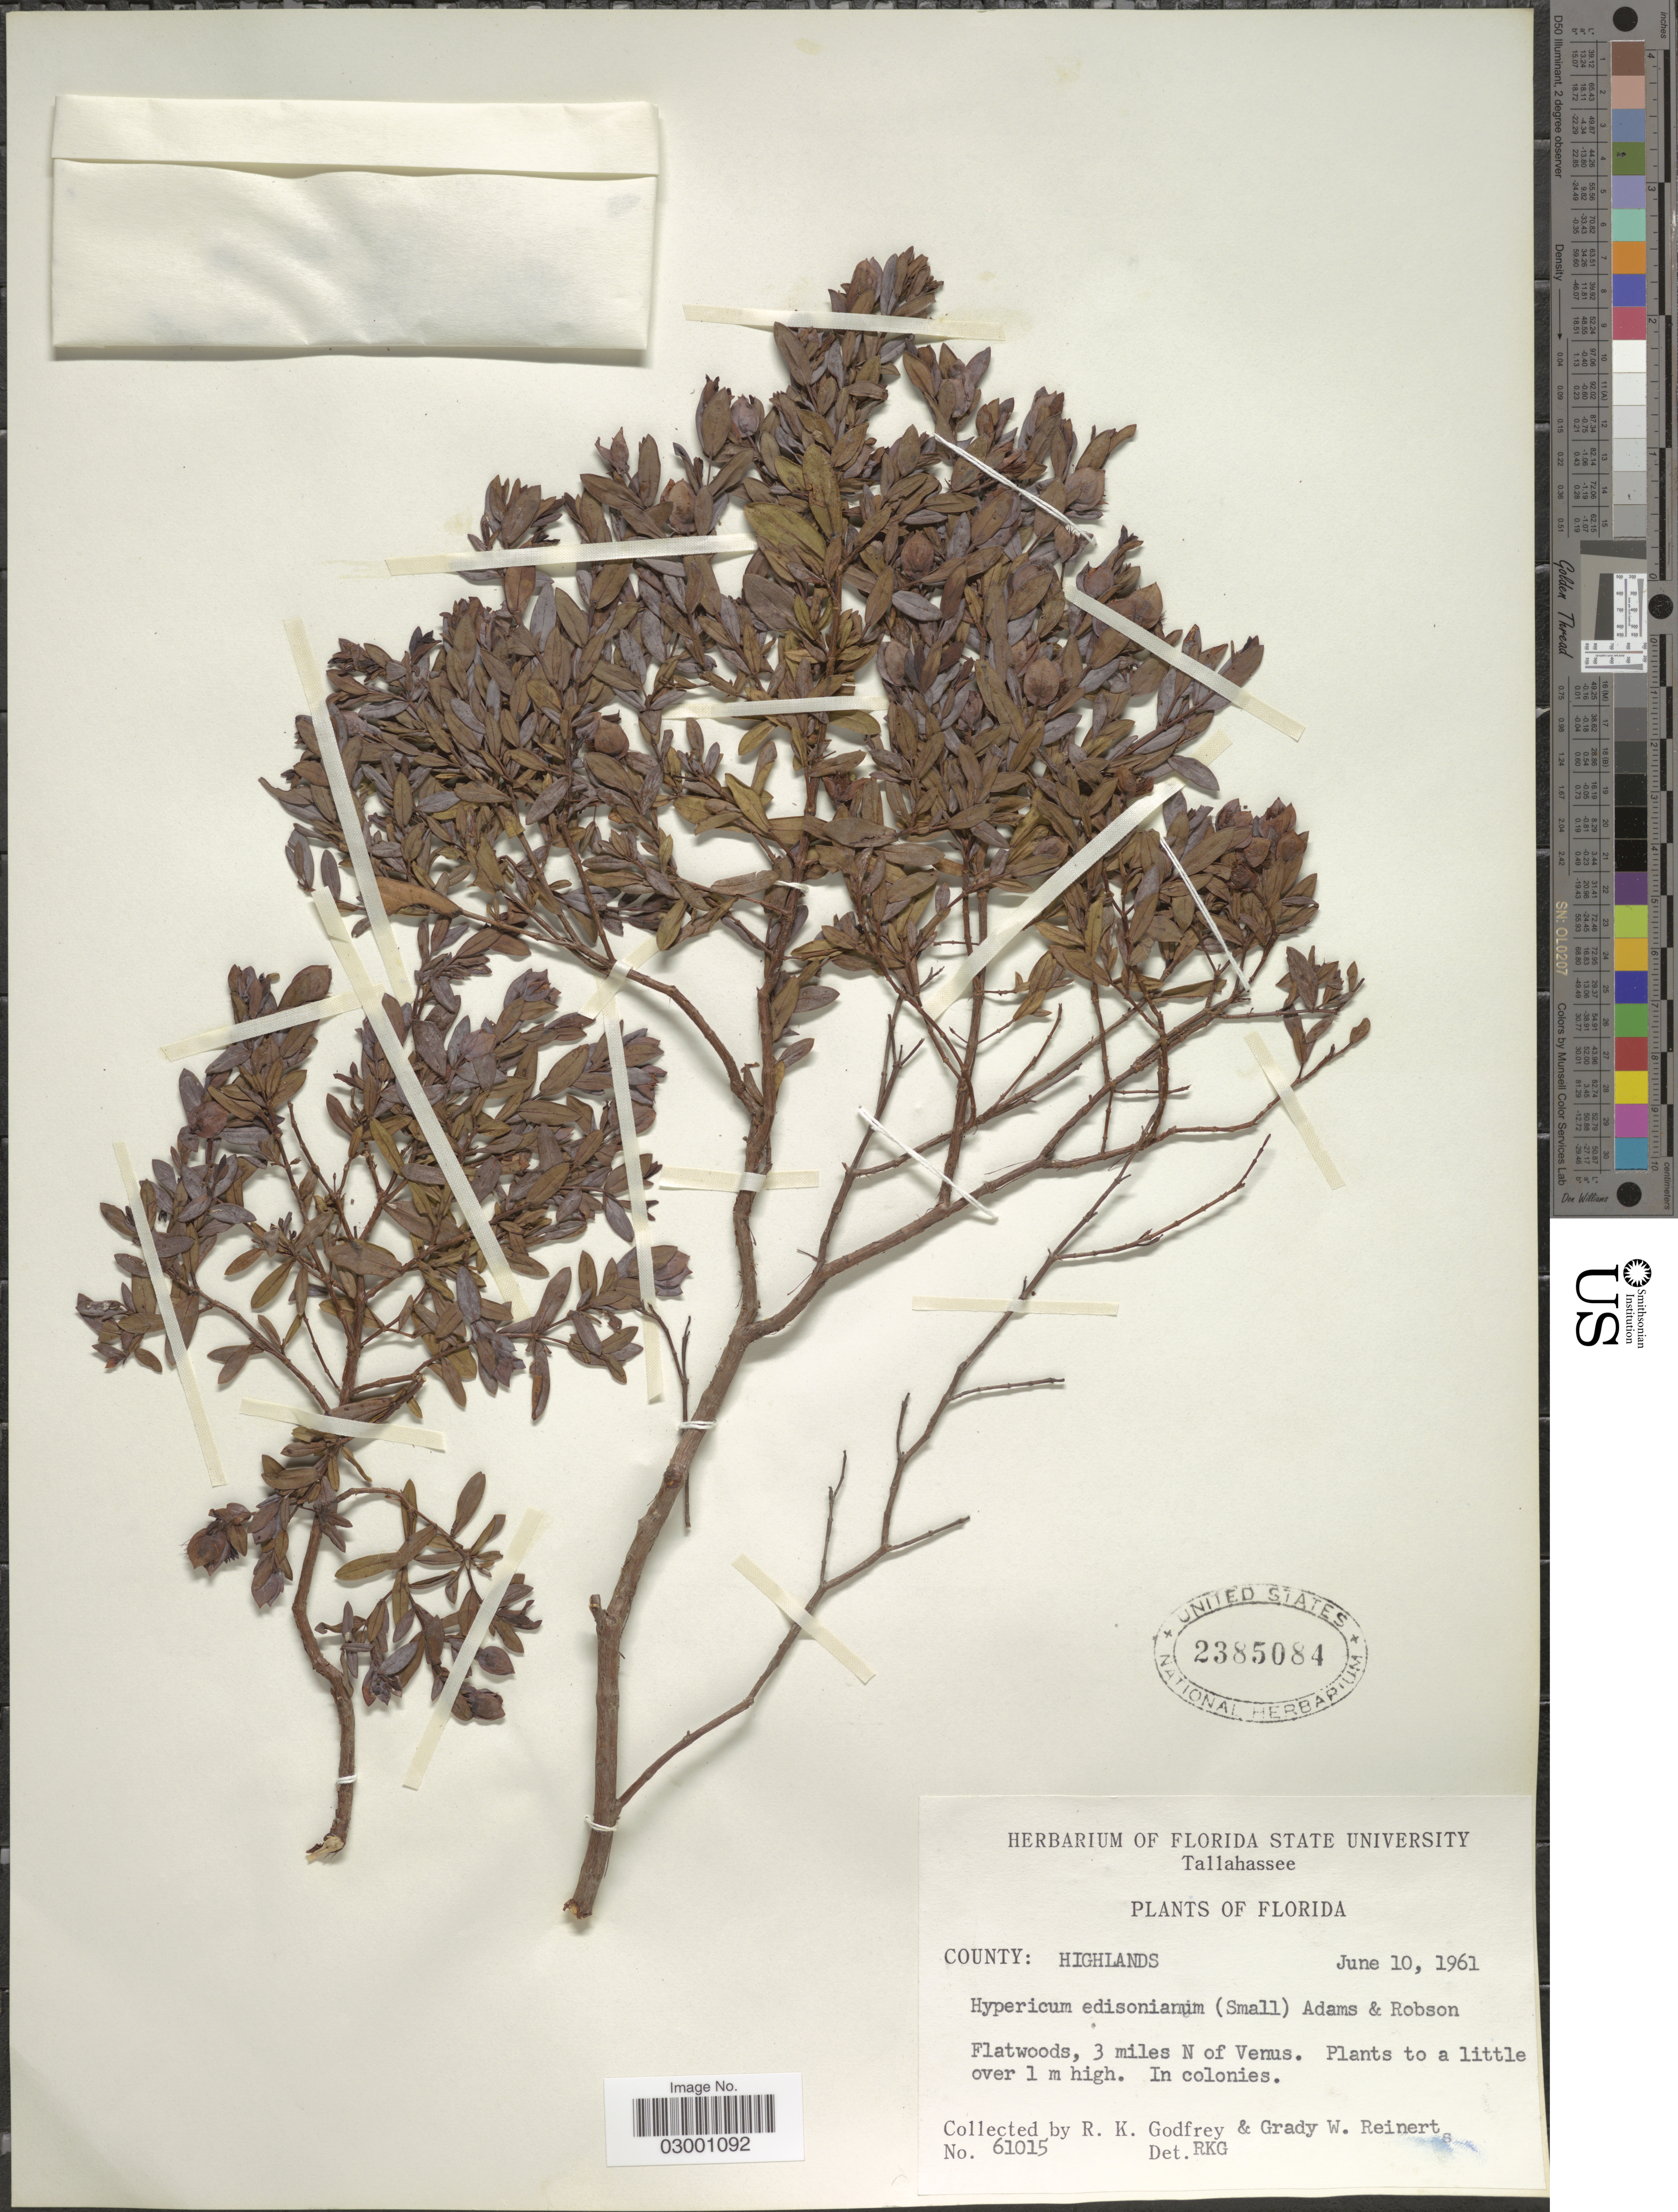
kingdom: Plantae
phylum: Tracheophyta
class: Magnoliopsida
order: Malpighiales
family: Hypericaceae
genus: Hypericum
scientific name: Hypericum edisonianum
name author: (Small) W.P. Adams & N. Robson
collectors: R. K. Godfrey & G. Reinert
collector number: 61015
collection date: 1961-06-10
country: United States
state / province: Florida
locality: County: Highlands, Flatwoods, 3 miles N of Venus.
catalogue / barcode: US 2385084